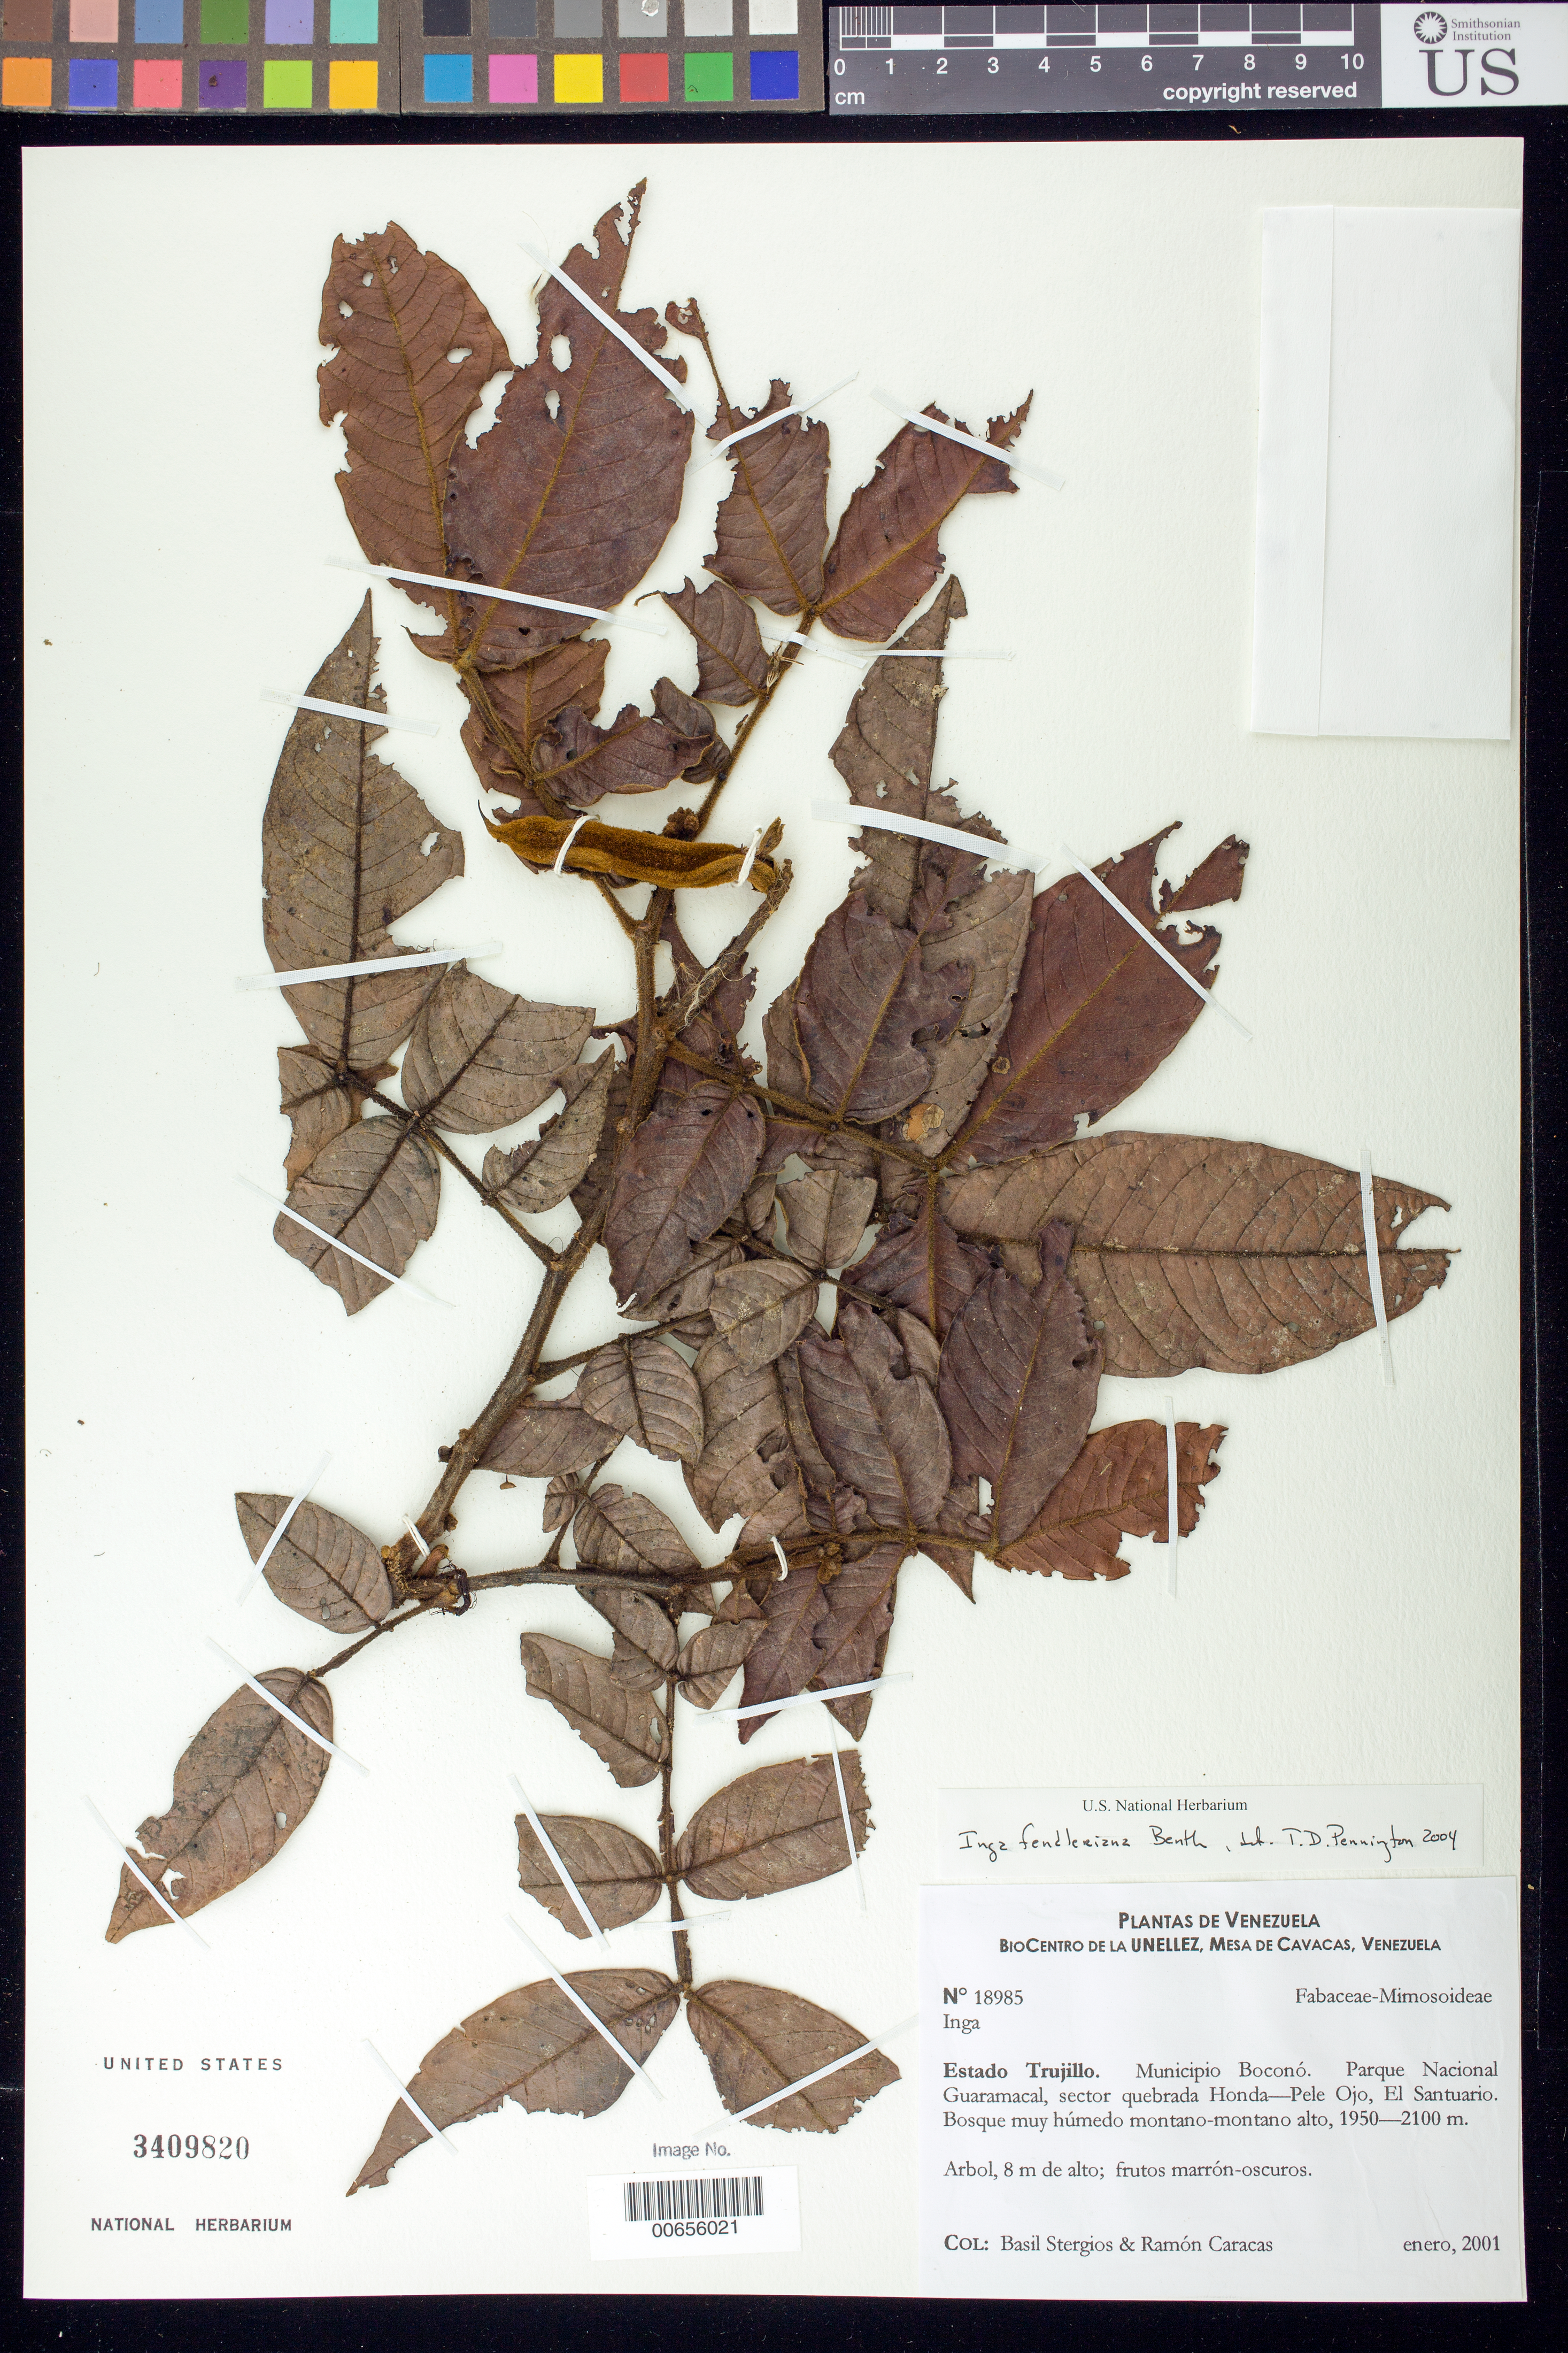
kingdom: Plantae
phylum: Tracheophyta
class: Magnoliopsida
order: Fabales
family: Fabaceae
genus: Inga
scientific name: Inga fendleriana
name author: Benth.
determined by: Pennington, T. D., (K)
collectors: B. G. Stergios & R. Caracas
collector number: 18985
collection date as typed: Jan 2001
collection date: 2001-01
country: Venezuela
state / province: Trujillo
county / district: Boconó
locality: Parque Nacional Guaramacal, sector quebrada Honda-Pele Ojo, El Santuario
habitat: Bosque muy húmedo montano-montano alto.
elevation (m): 1950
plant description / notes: K, MY, PORT, US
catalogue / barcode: US 3409820